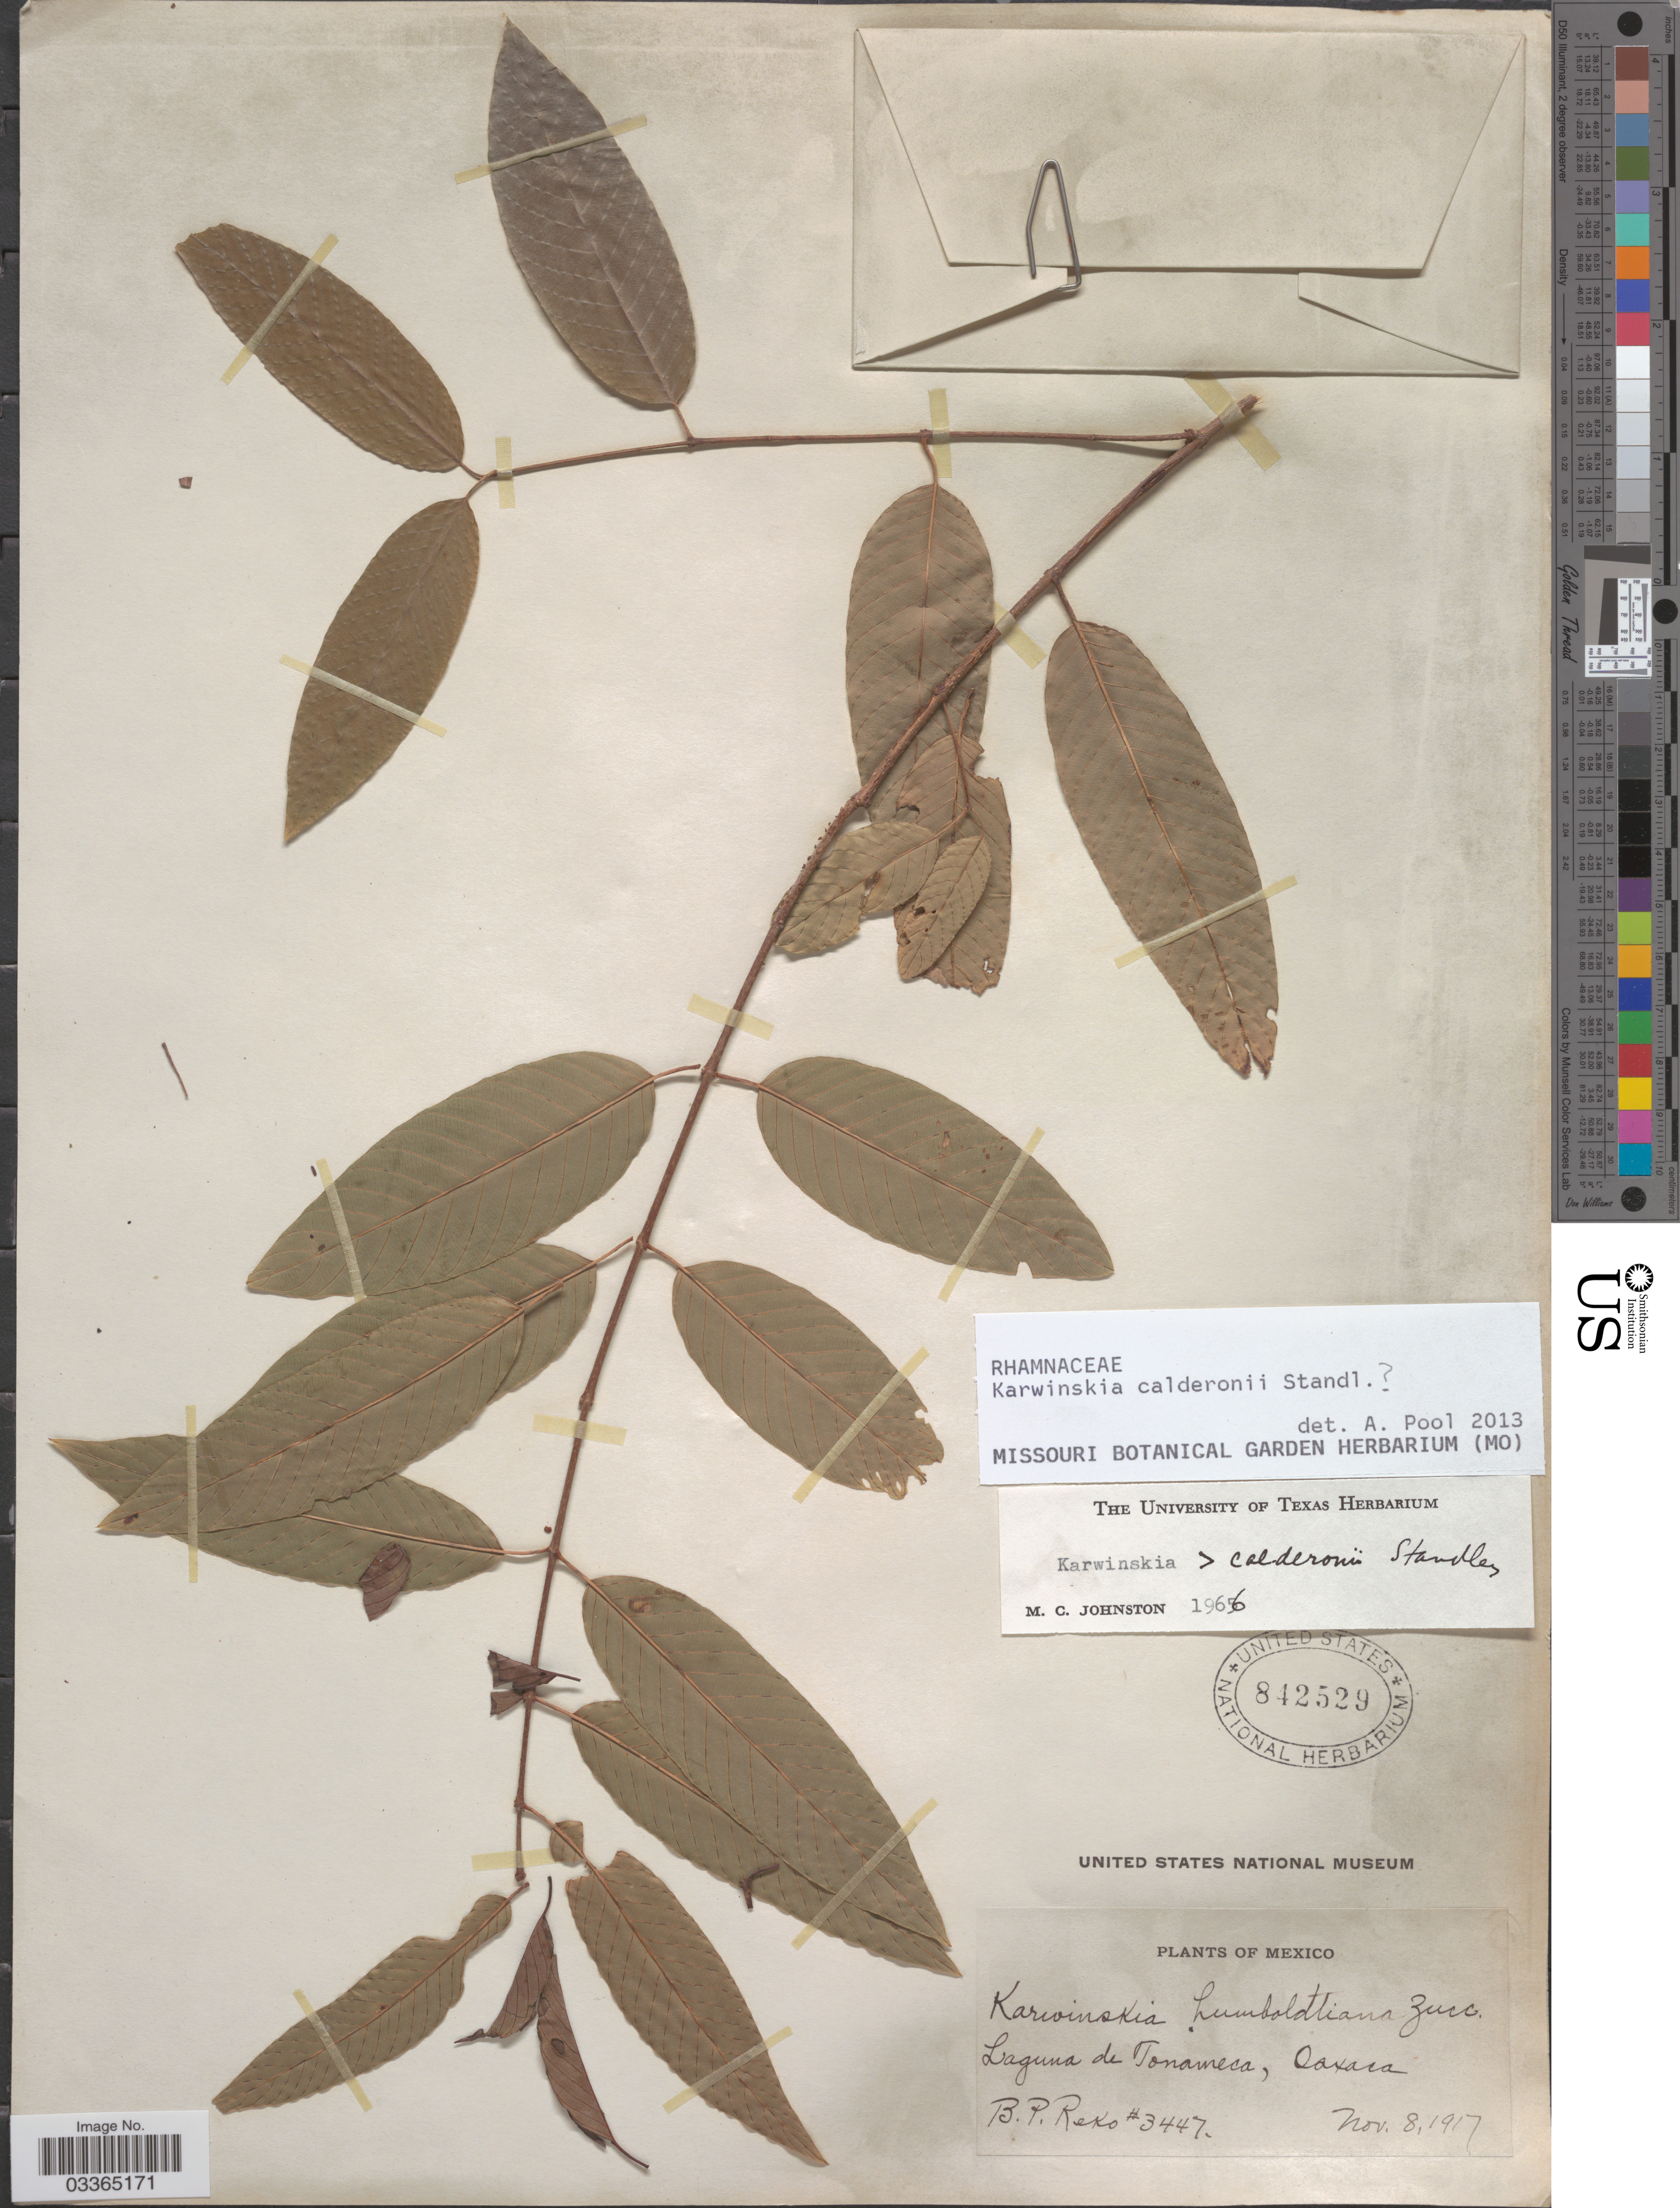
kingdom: Plantae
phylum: Tracheophyta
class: Magnoliopsida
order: Rosales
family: Rhamnaceae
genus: Karwinskia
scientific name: Karwinskia calderonii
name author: Standl.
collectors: B. P. Reko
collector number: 3447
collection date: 1917-11-08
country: Mexico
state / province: Oaxaca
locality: Laguna de Tonameca.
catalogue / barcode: US 842529